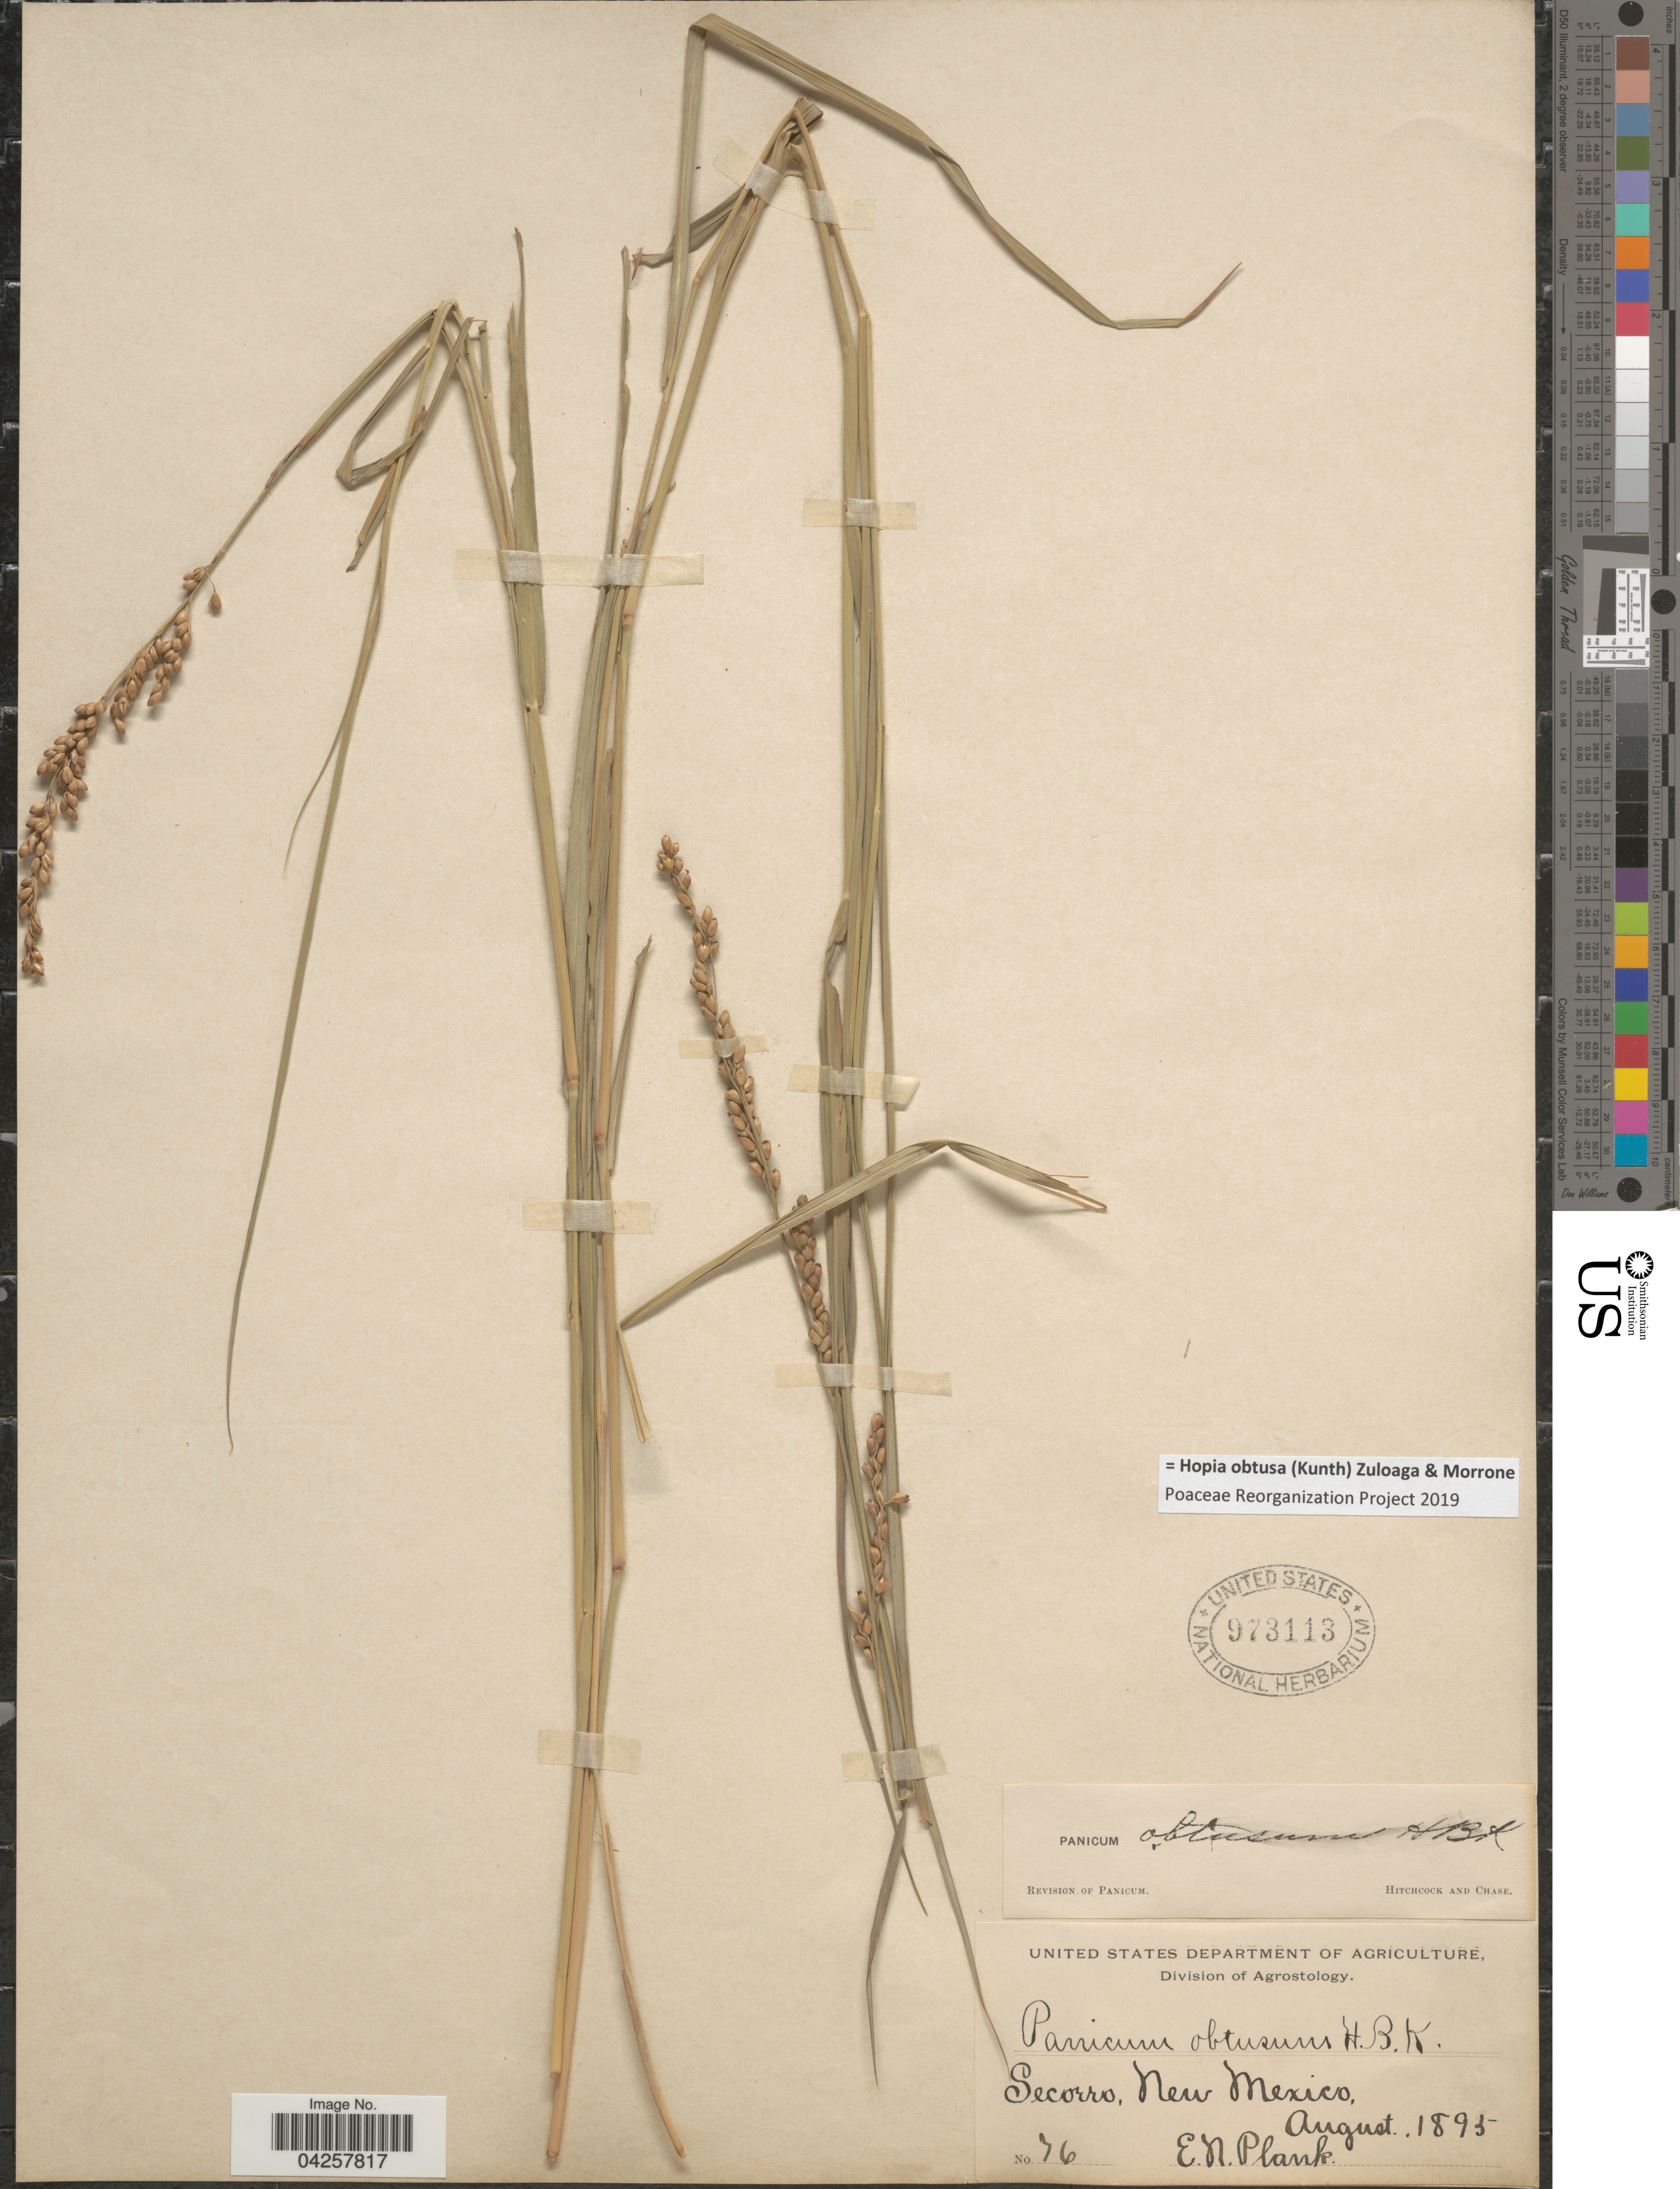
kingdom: Plantae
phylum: Tracheophyta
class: Liliopsida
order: Poales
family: Poaceae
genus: Hopia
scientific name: Hopia obtusa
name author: (Kunth) Zuloaga & Morrone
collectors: E. Plank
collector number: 76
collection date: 1895-08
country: United States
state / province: New Mexico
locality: Secorro.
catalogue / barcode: US 973113